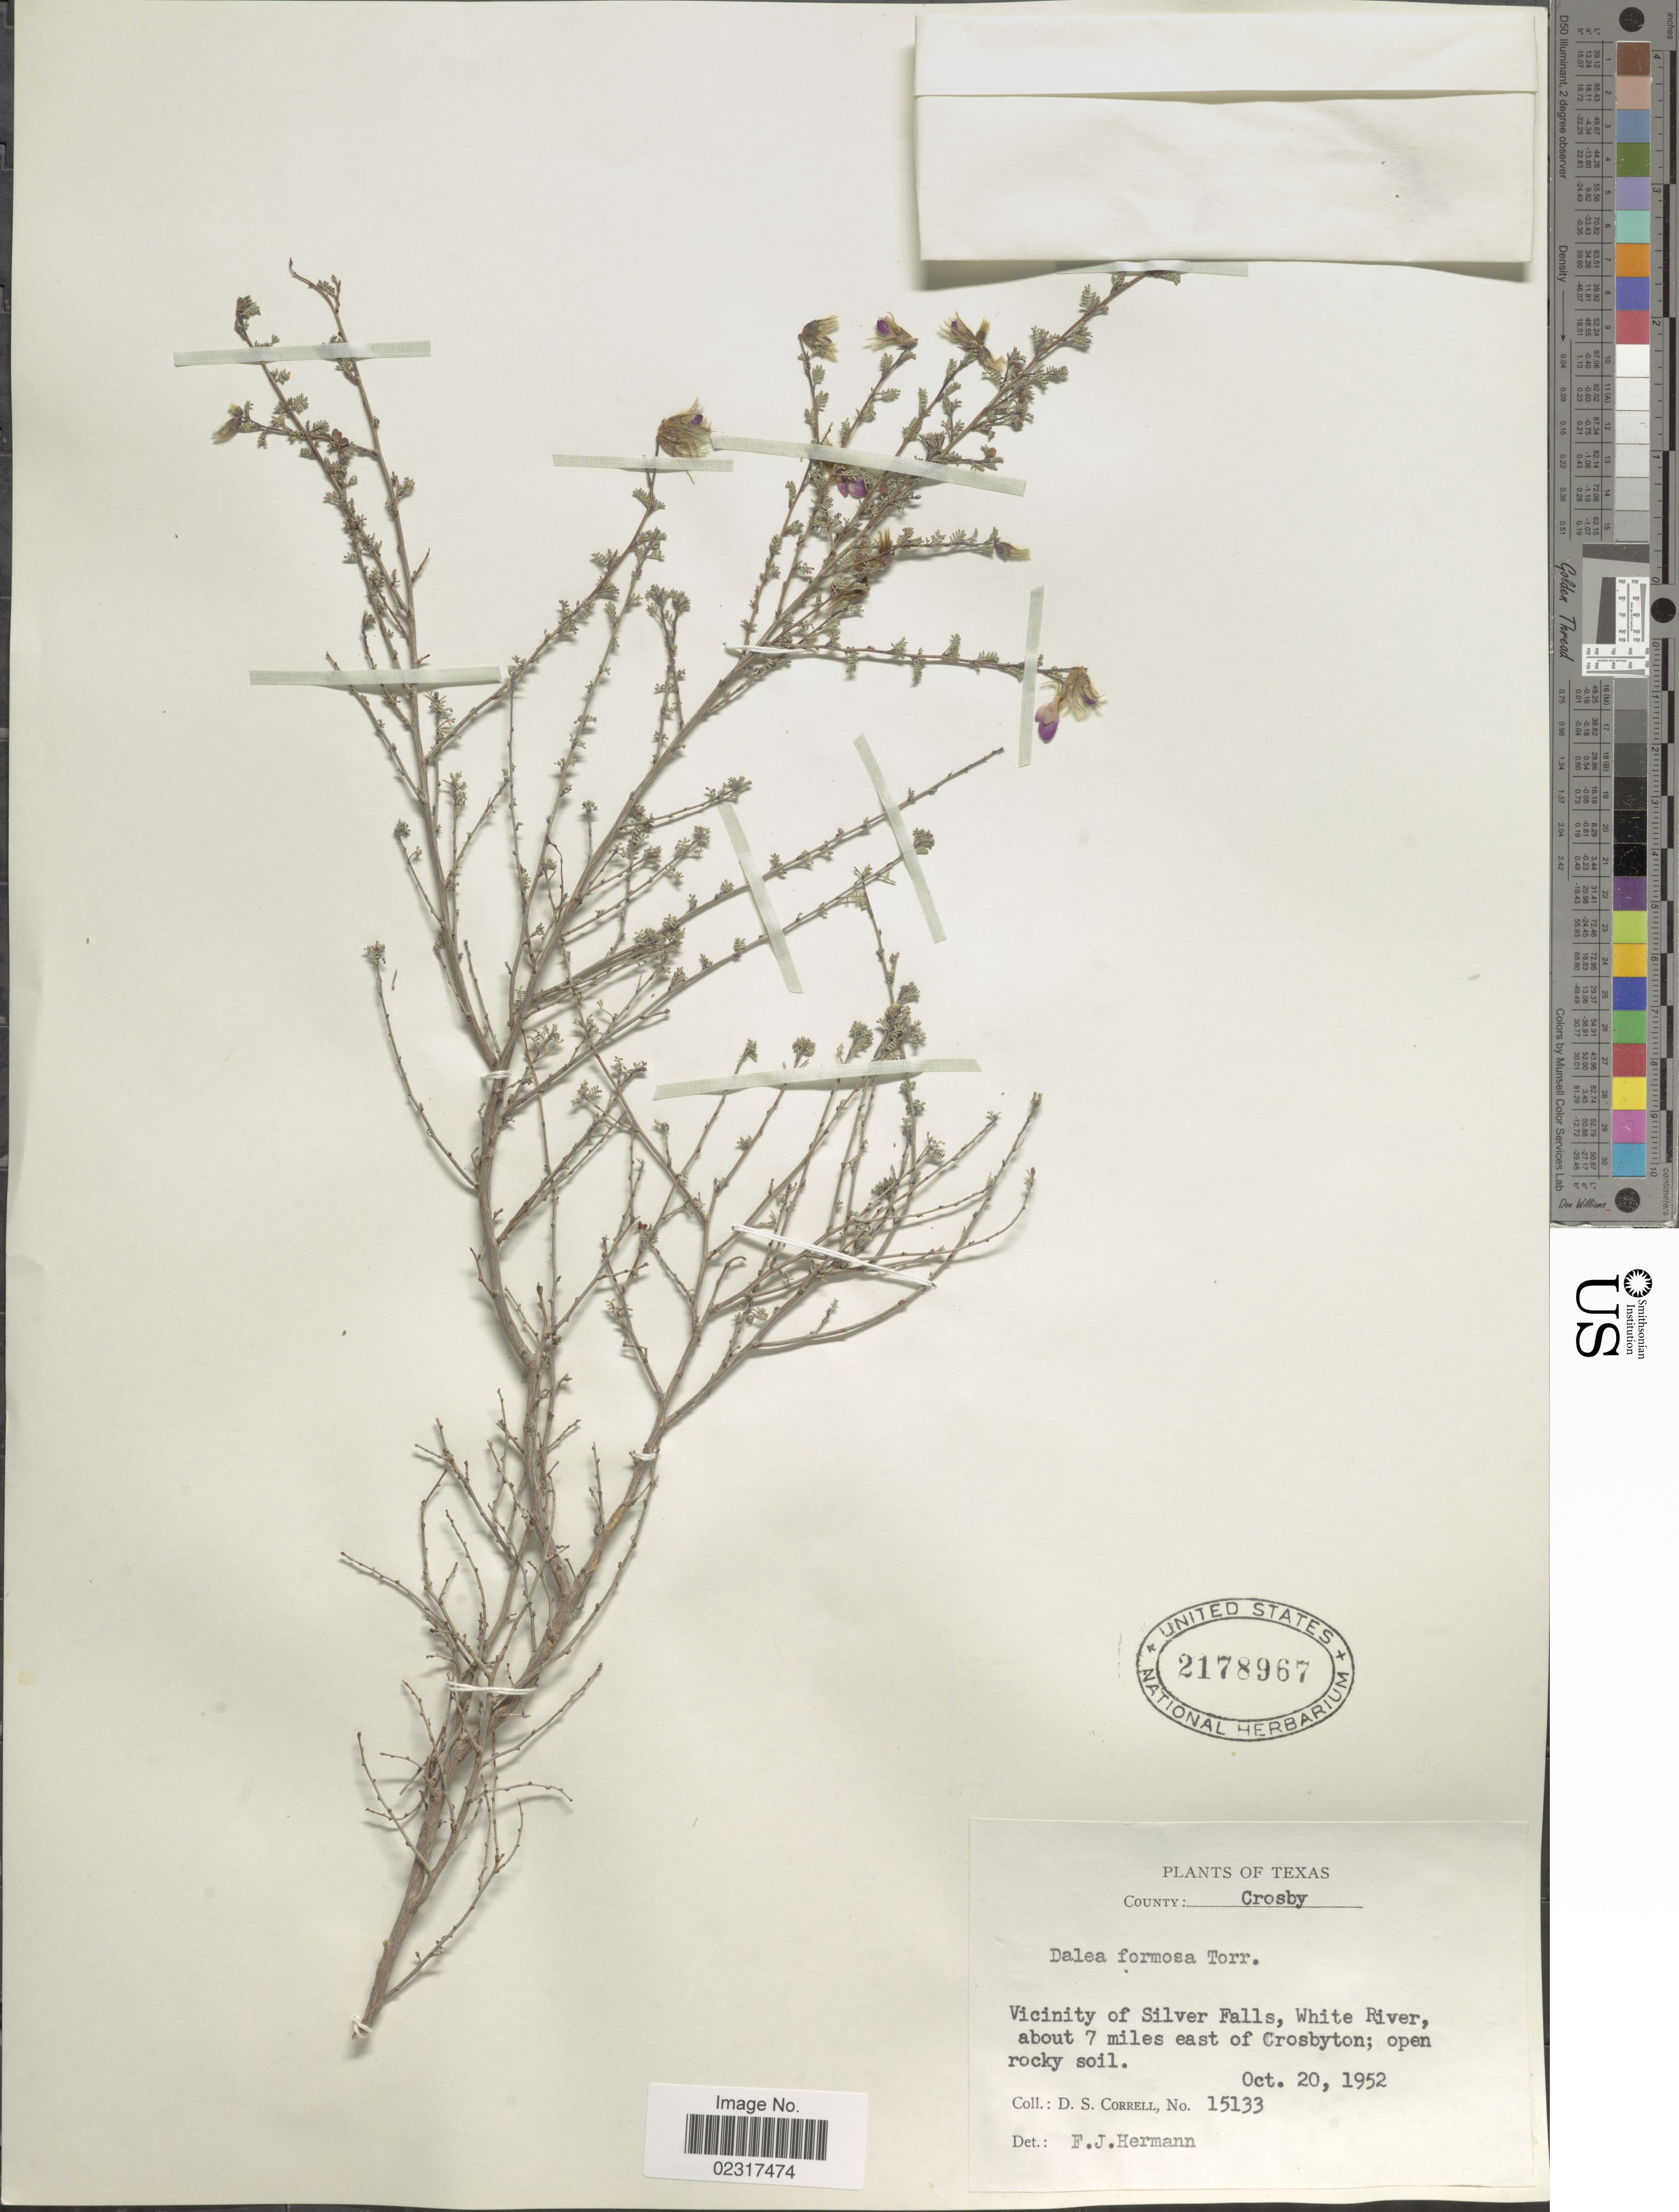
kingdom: Plantae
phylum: Tracheophyta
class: Magnoliopsida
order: Fabales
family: Fabaceae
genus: Dalea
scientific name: Dalea formosa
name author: Torr.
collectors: D. S. Correll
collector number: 15133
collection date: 1952-10-20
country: United States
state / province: Texas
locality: County: Crosby, vicinity of Silver Falls, White River, about 7 miles east of Crosbyton.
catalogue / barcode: US 2178967